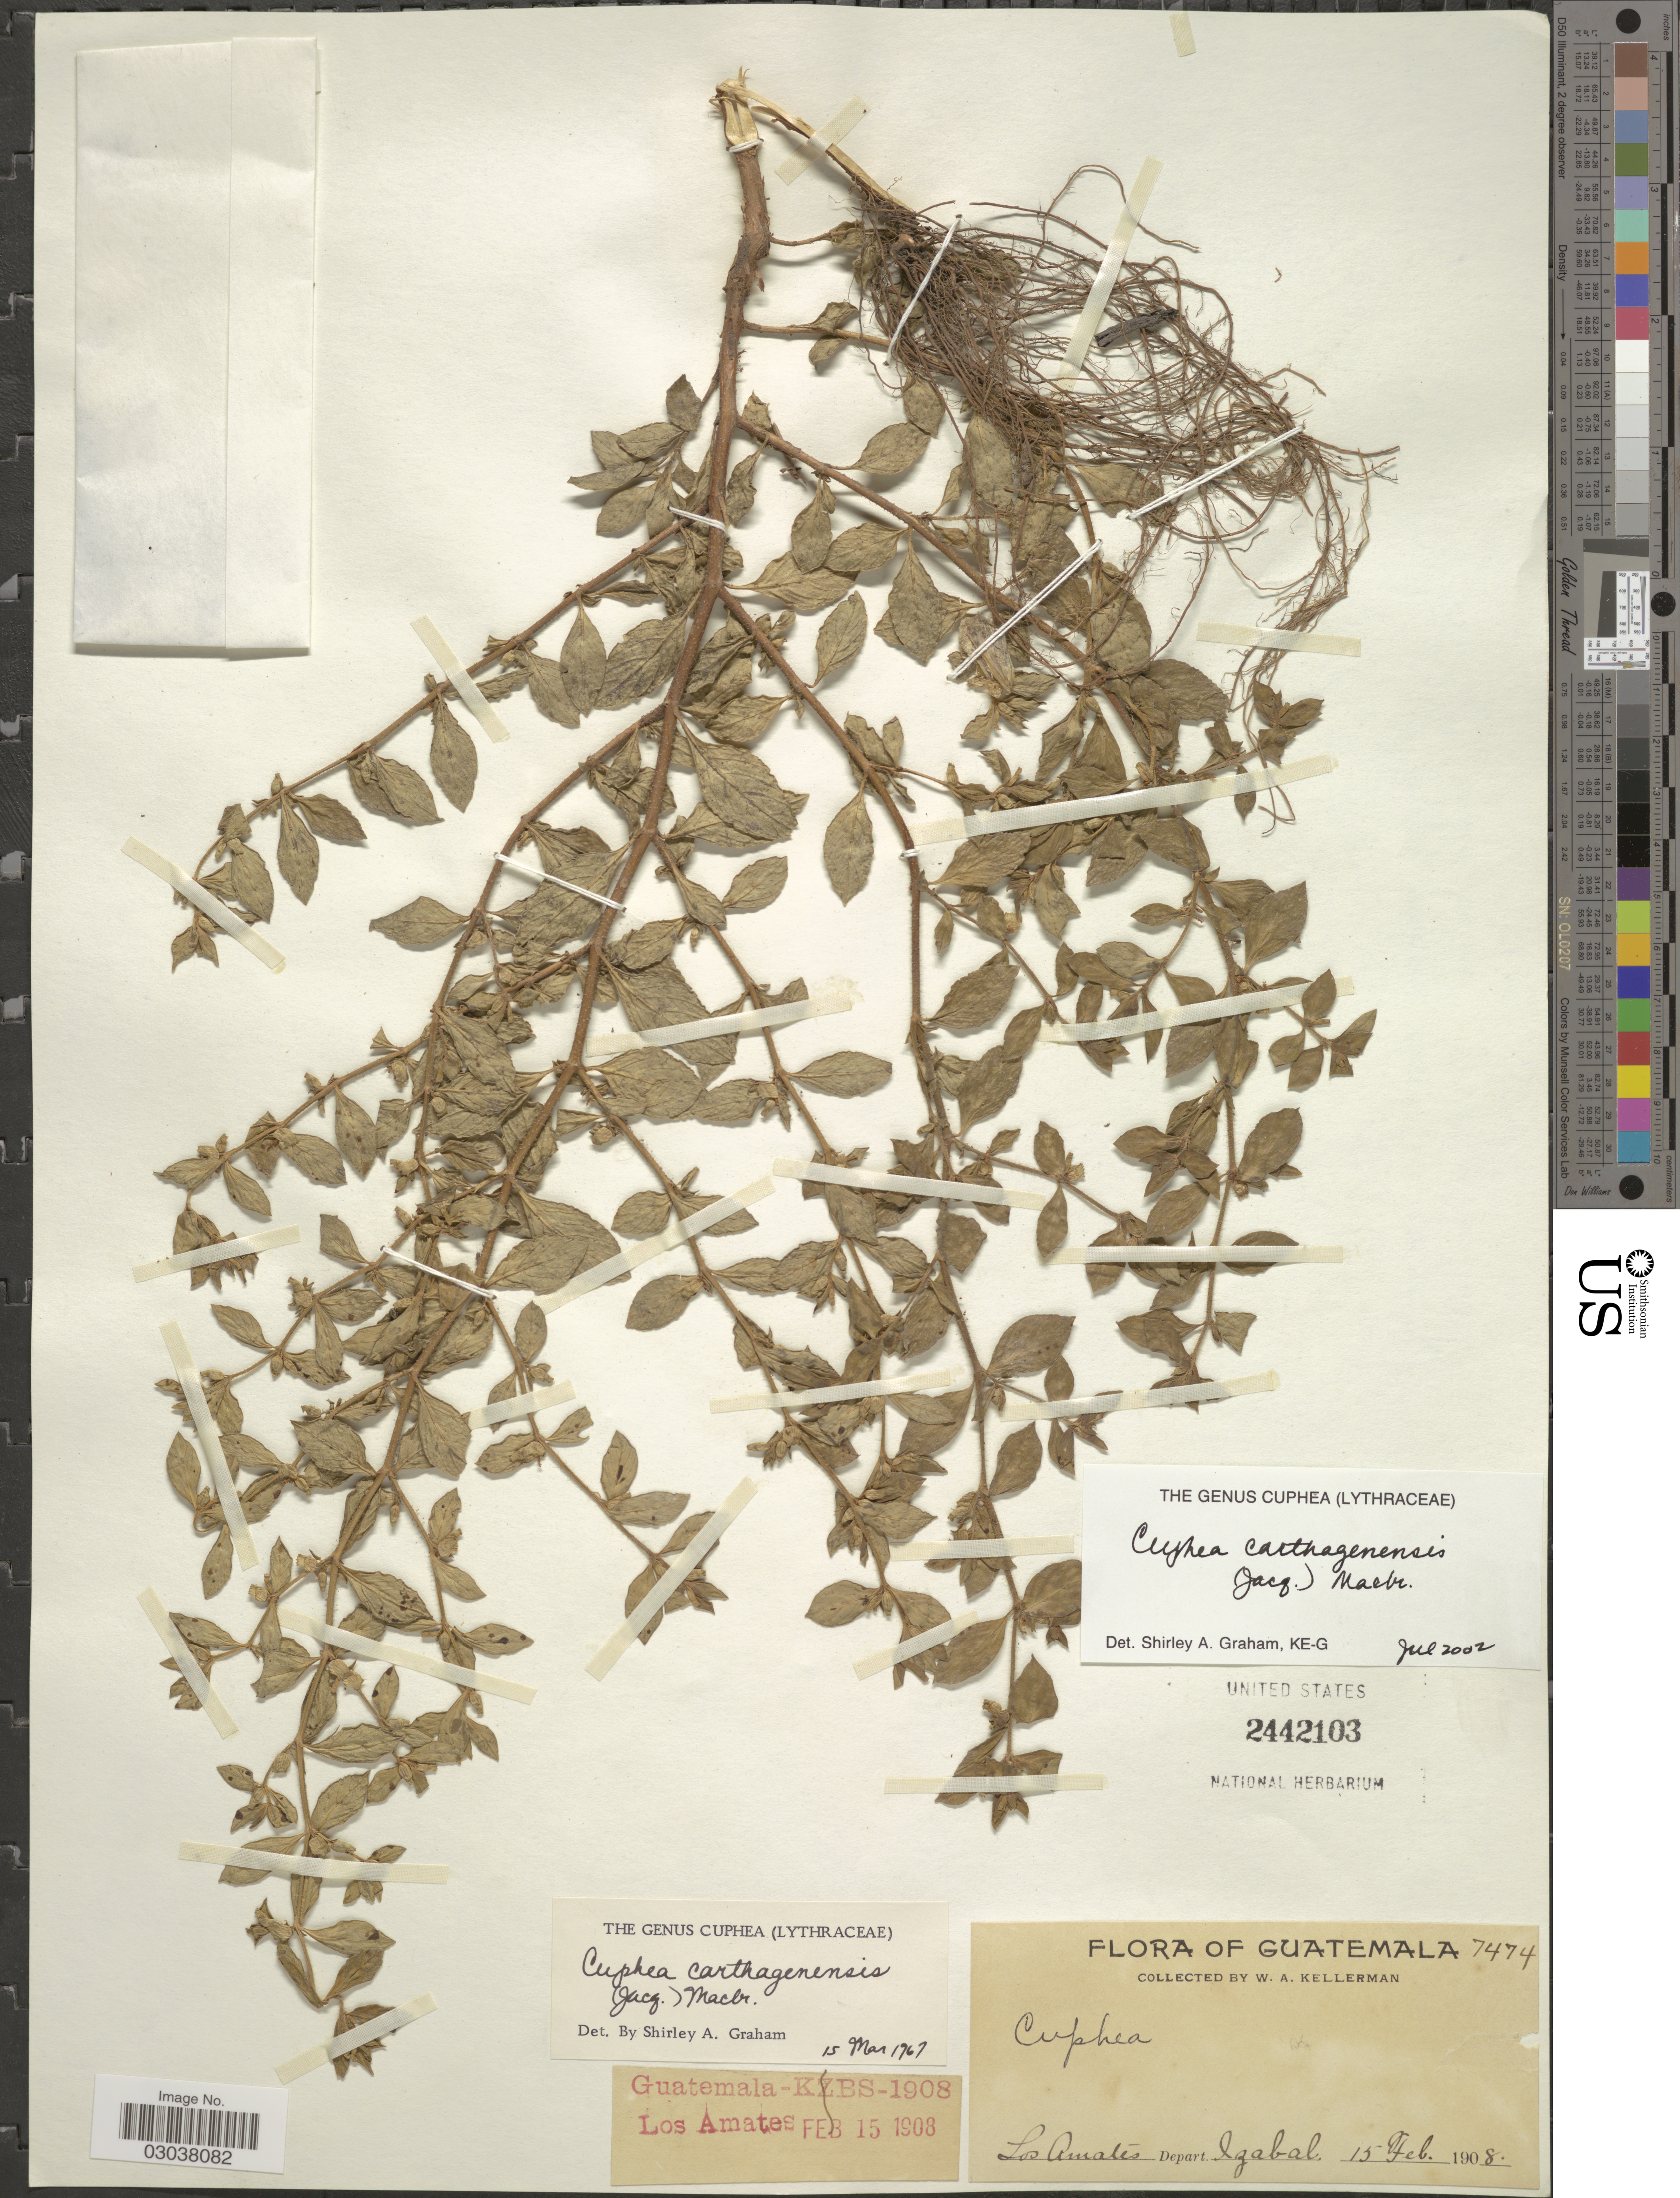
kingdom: Plantae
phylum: Tracheophyta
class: Magnoliopsida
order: Myrtales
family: Lythraceae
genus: Cuphea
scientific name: Cuphea carthagenensis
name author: (Jacq.) J.F. Macbr.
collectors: W. Kellerman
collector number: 7474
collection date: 1908-02-15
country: Guatemala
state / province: Izabal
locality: Los Amatés. Depart. Izabal.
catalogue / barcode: US 2442103